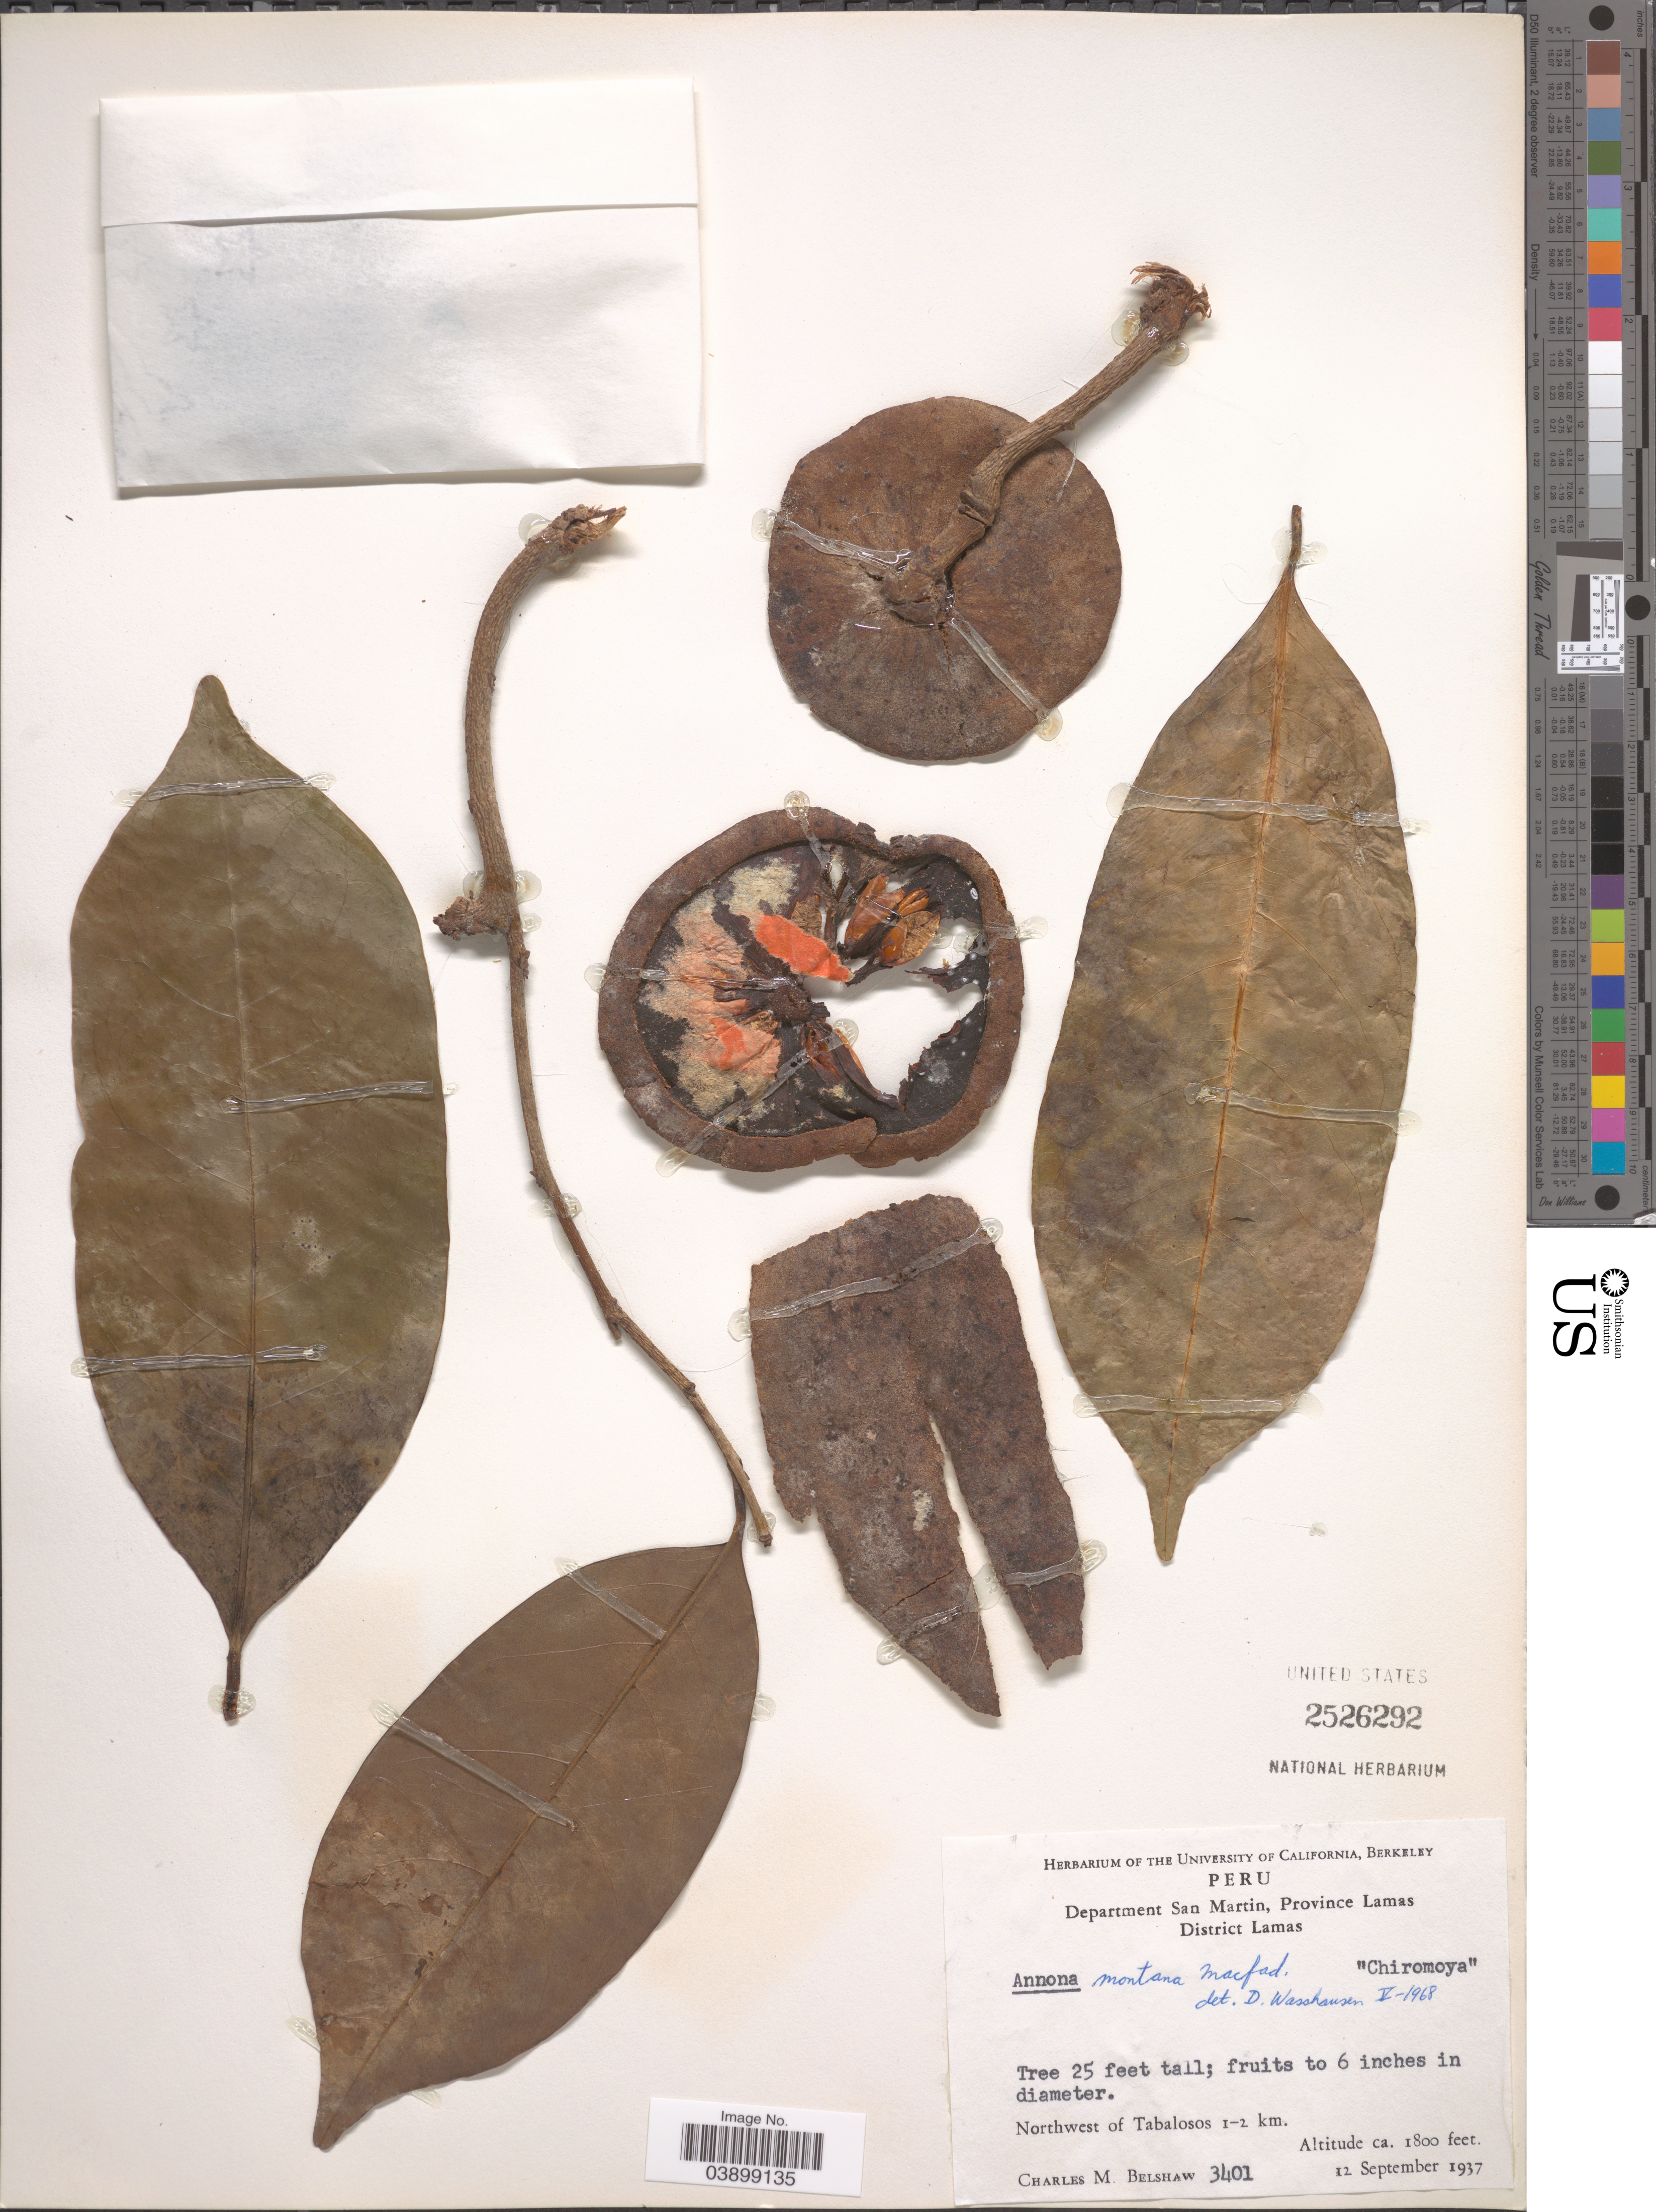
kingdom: Plantae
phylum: Tracheophyta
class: Magnoliopsida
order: Magnoliales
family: Annonaceae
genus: Annona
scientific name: Annona montana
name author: Macfad.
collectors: C. Shaw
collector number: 3401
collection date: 1937-09-12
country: Peru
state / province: San Martín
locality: Department San Martin, Province Lamas. District Lamas. Northwest of Tabalosos 1-2 km.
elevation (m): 549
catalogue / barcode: US 2526292